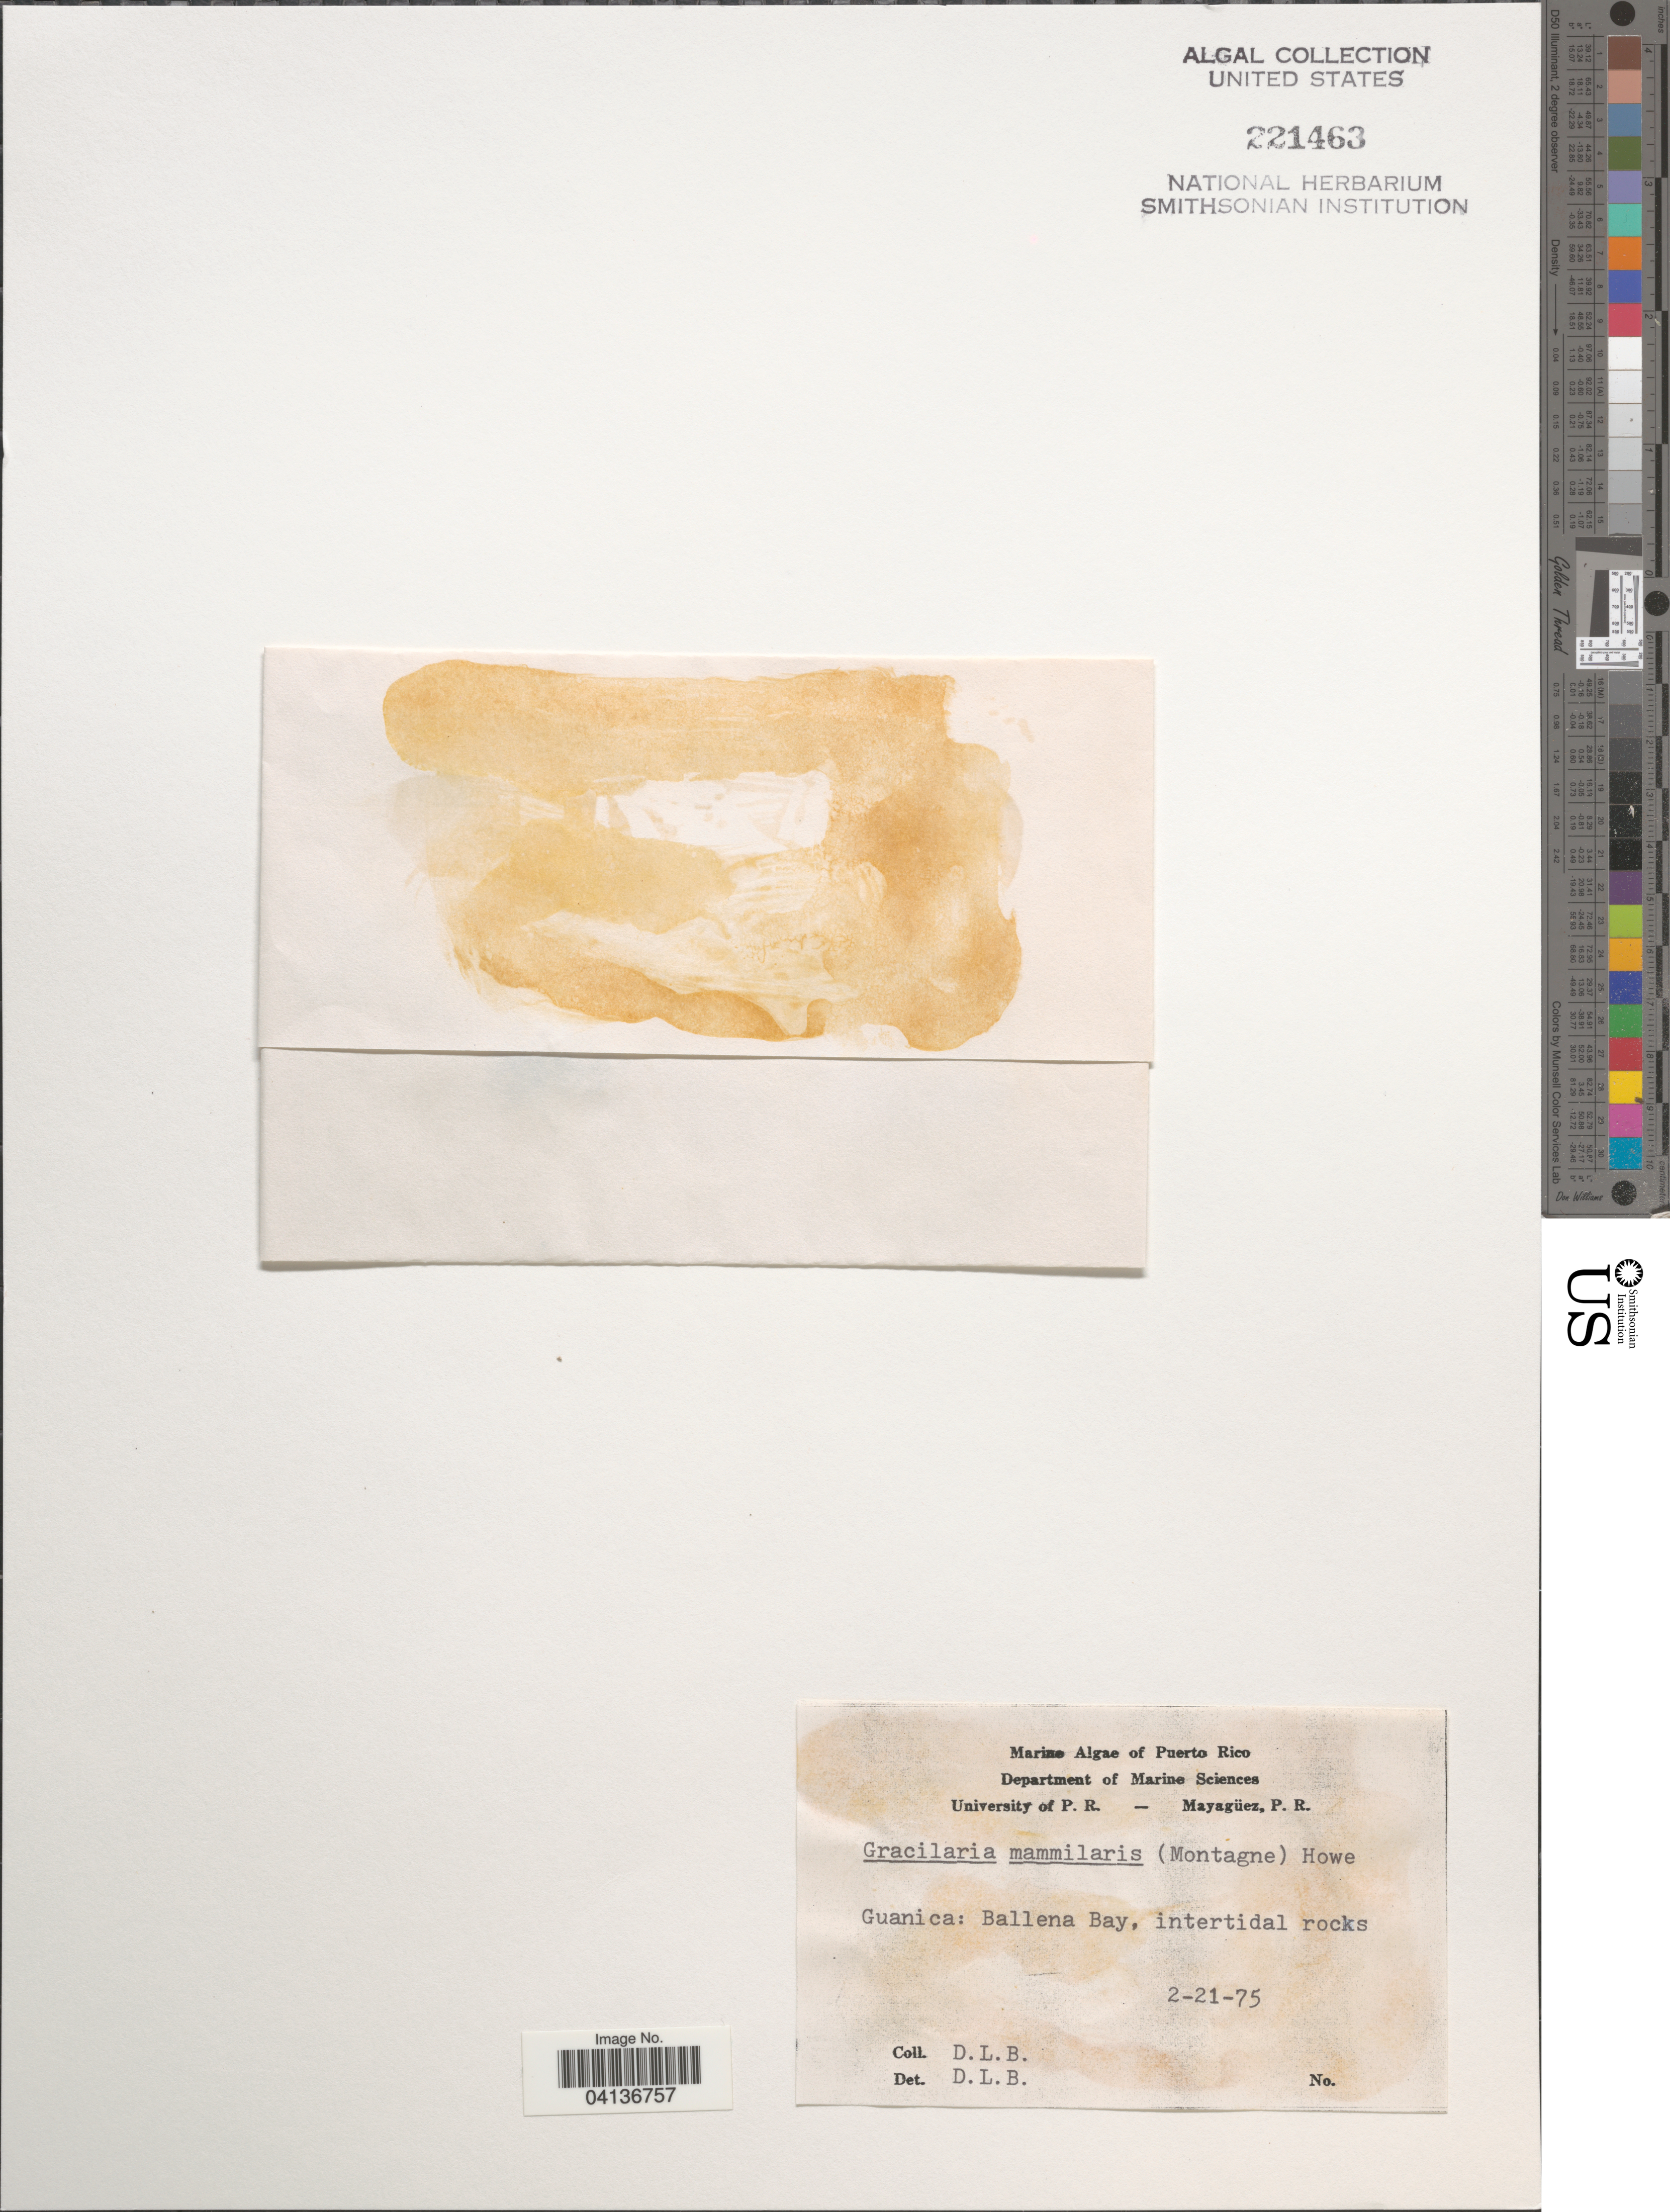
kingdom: Plantae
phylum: Rhodophyta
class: Florideophyceae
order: Gracilariales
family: Gracilariaceae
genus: Gracilaria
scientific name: Gracilaria mammillaris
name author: (Mont.) M. Howe in Britton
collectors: D. L. B.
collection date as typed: Transcribed d/m/y: 21/2/75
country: Puerto Rico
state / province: Guánica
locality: Ballena Bay, intertidal rocks.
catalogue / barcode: US 221463